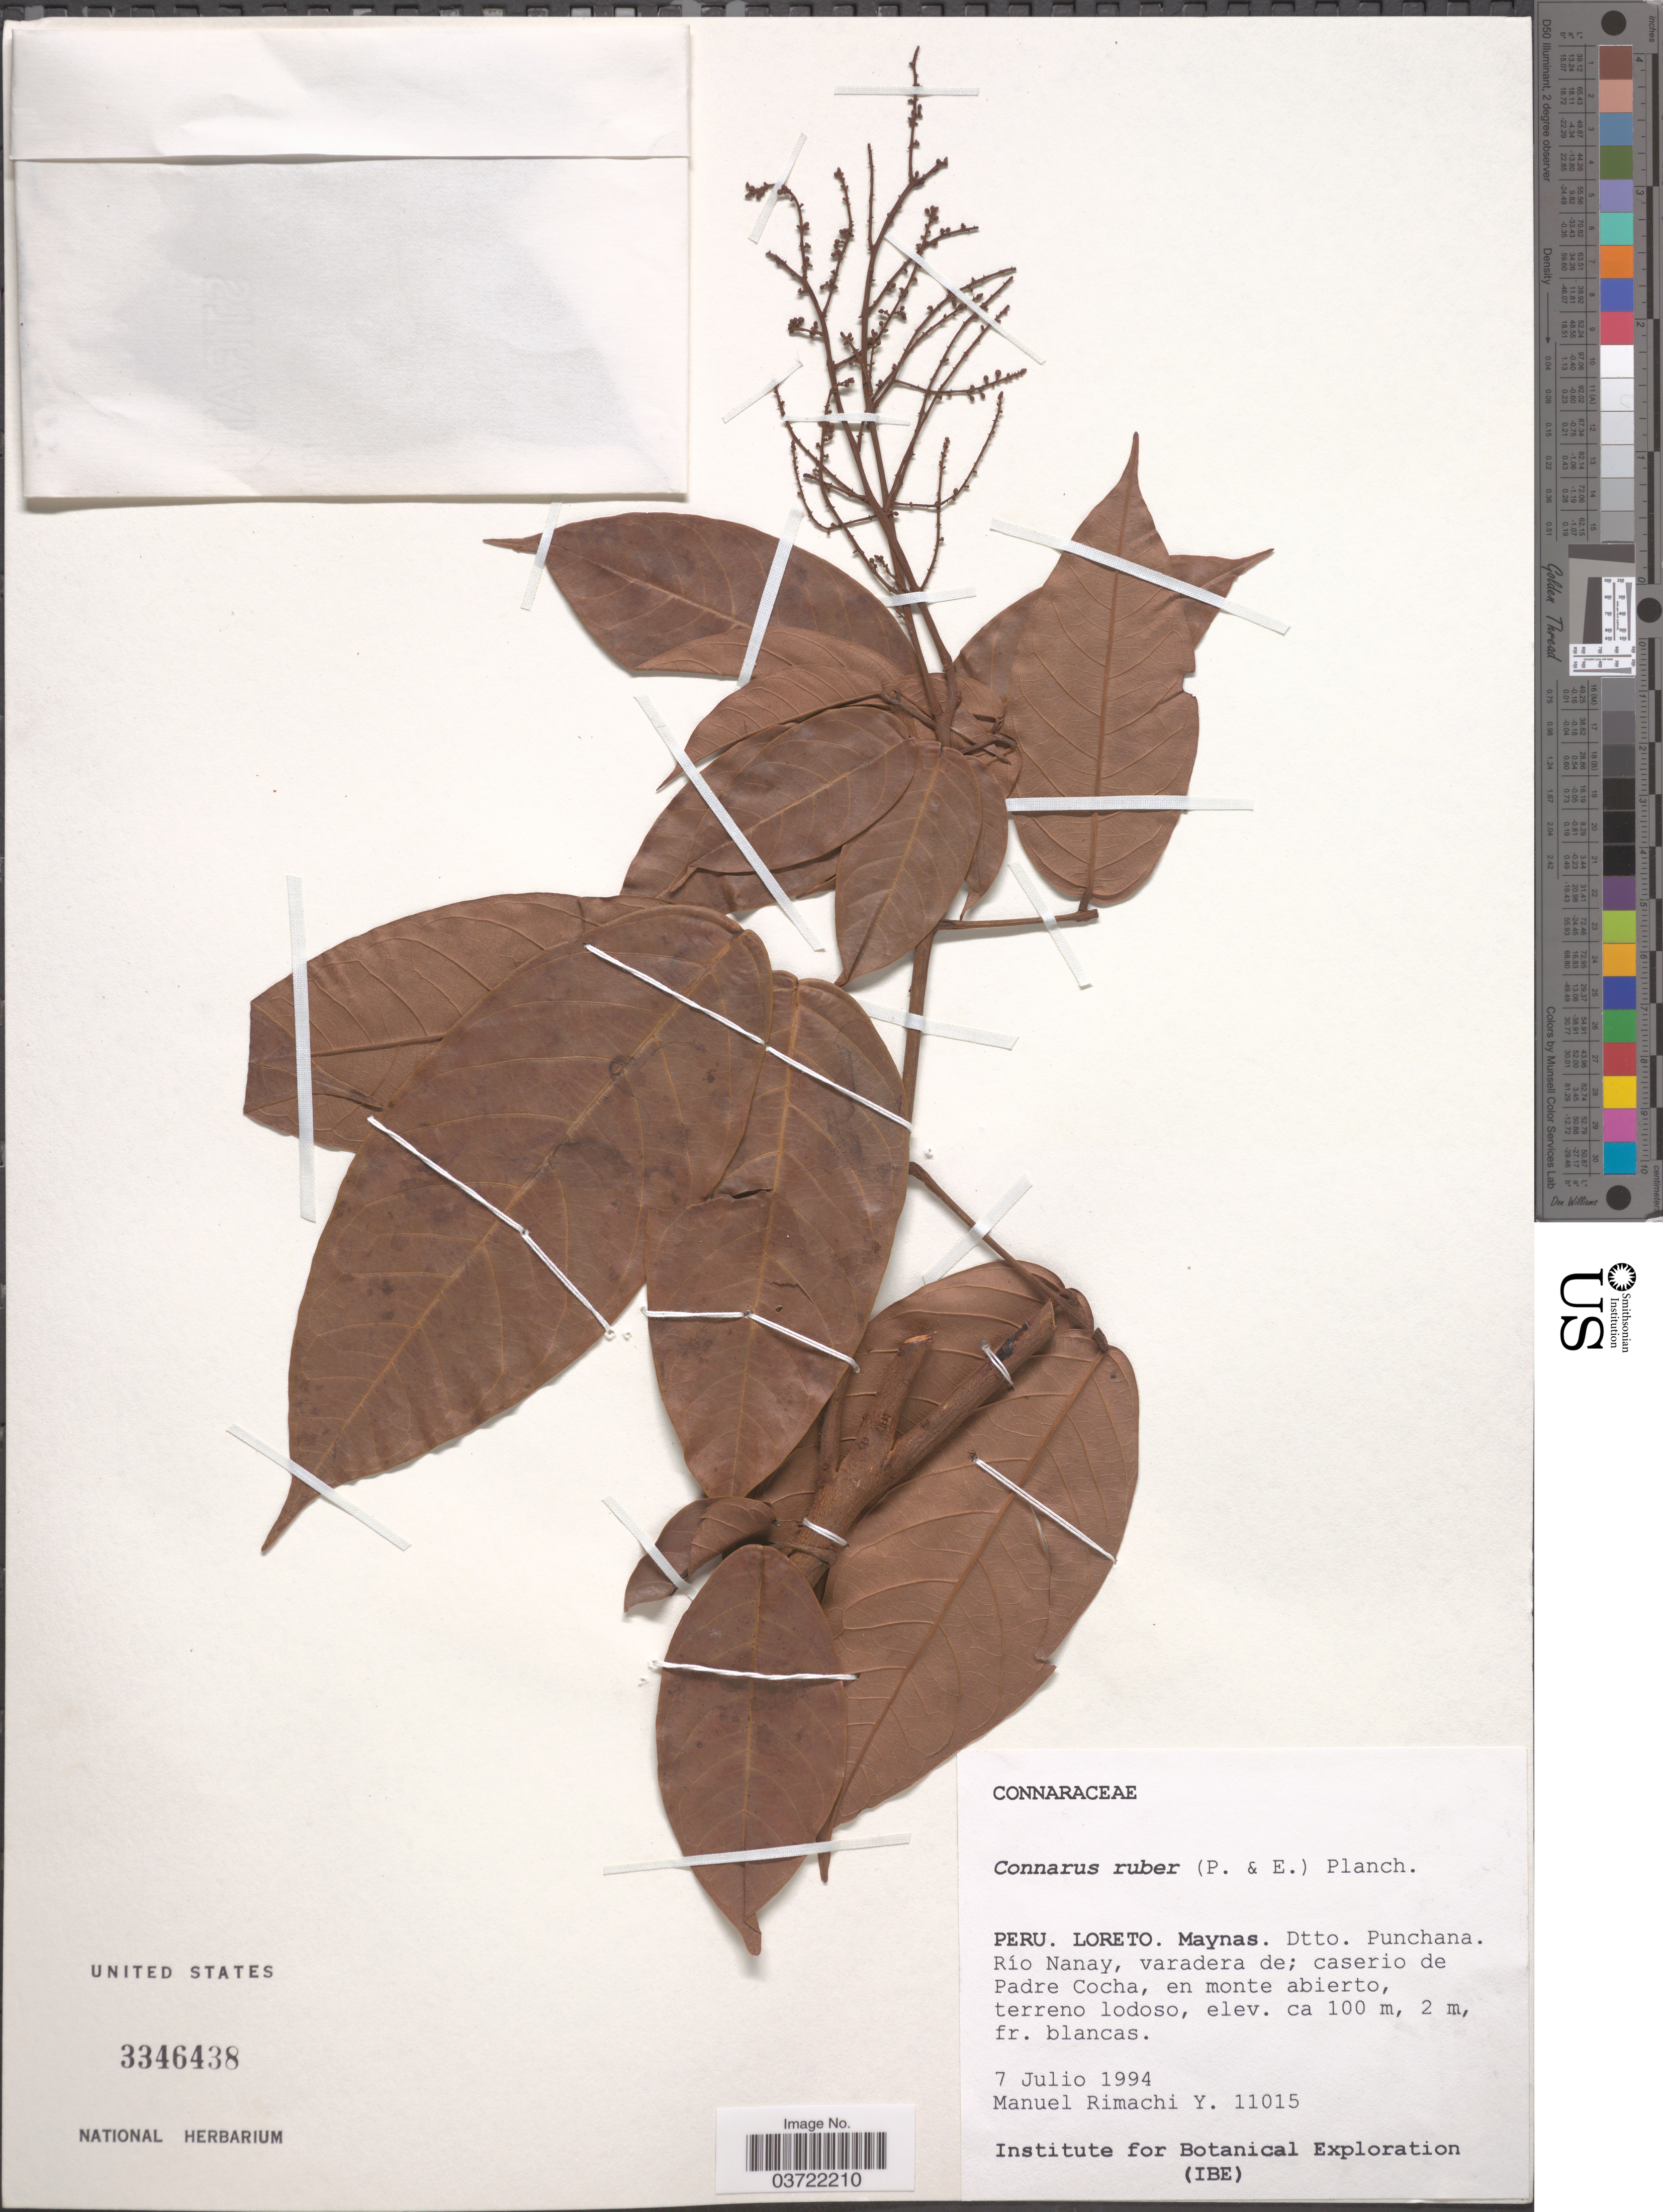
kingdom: Plantae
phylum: Tracheophyta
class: Magnoliopsida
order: Oxalidales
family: Connaraceae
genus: Connarus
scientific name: Connarus ruber var. ruber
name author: (Poepp. & Endl.) Planch.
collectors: M. Rimachi Y.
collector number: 11015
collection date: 1994-07-07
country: Peru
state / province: Loreto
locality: Maynas. Dtto. Punchana. Río Nanay, varadera de; caserio de Padre Cocha, en monte abierto, terreno lodoso.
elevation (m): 100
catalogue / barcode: US 3346438